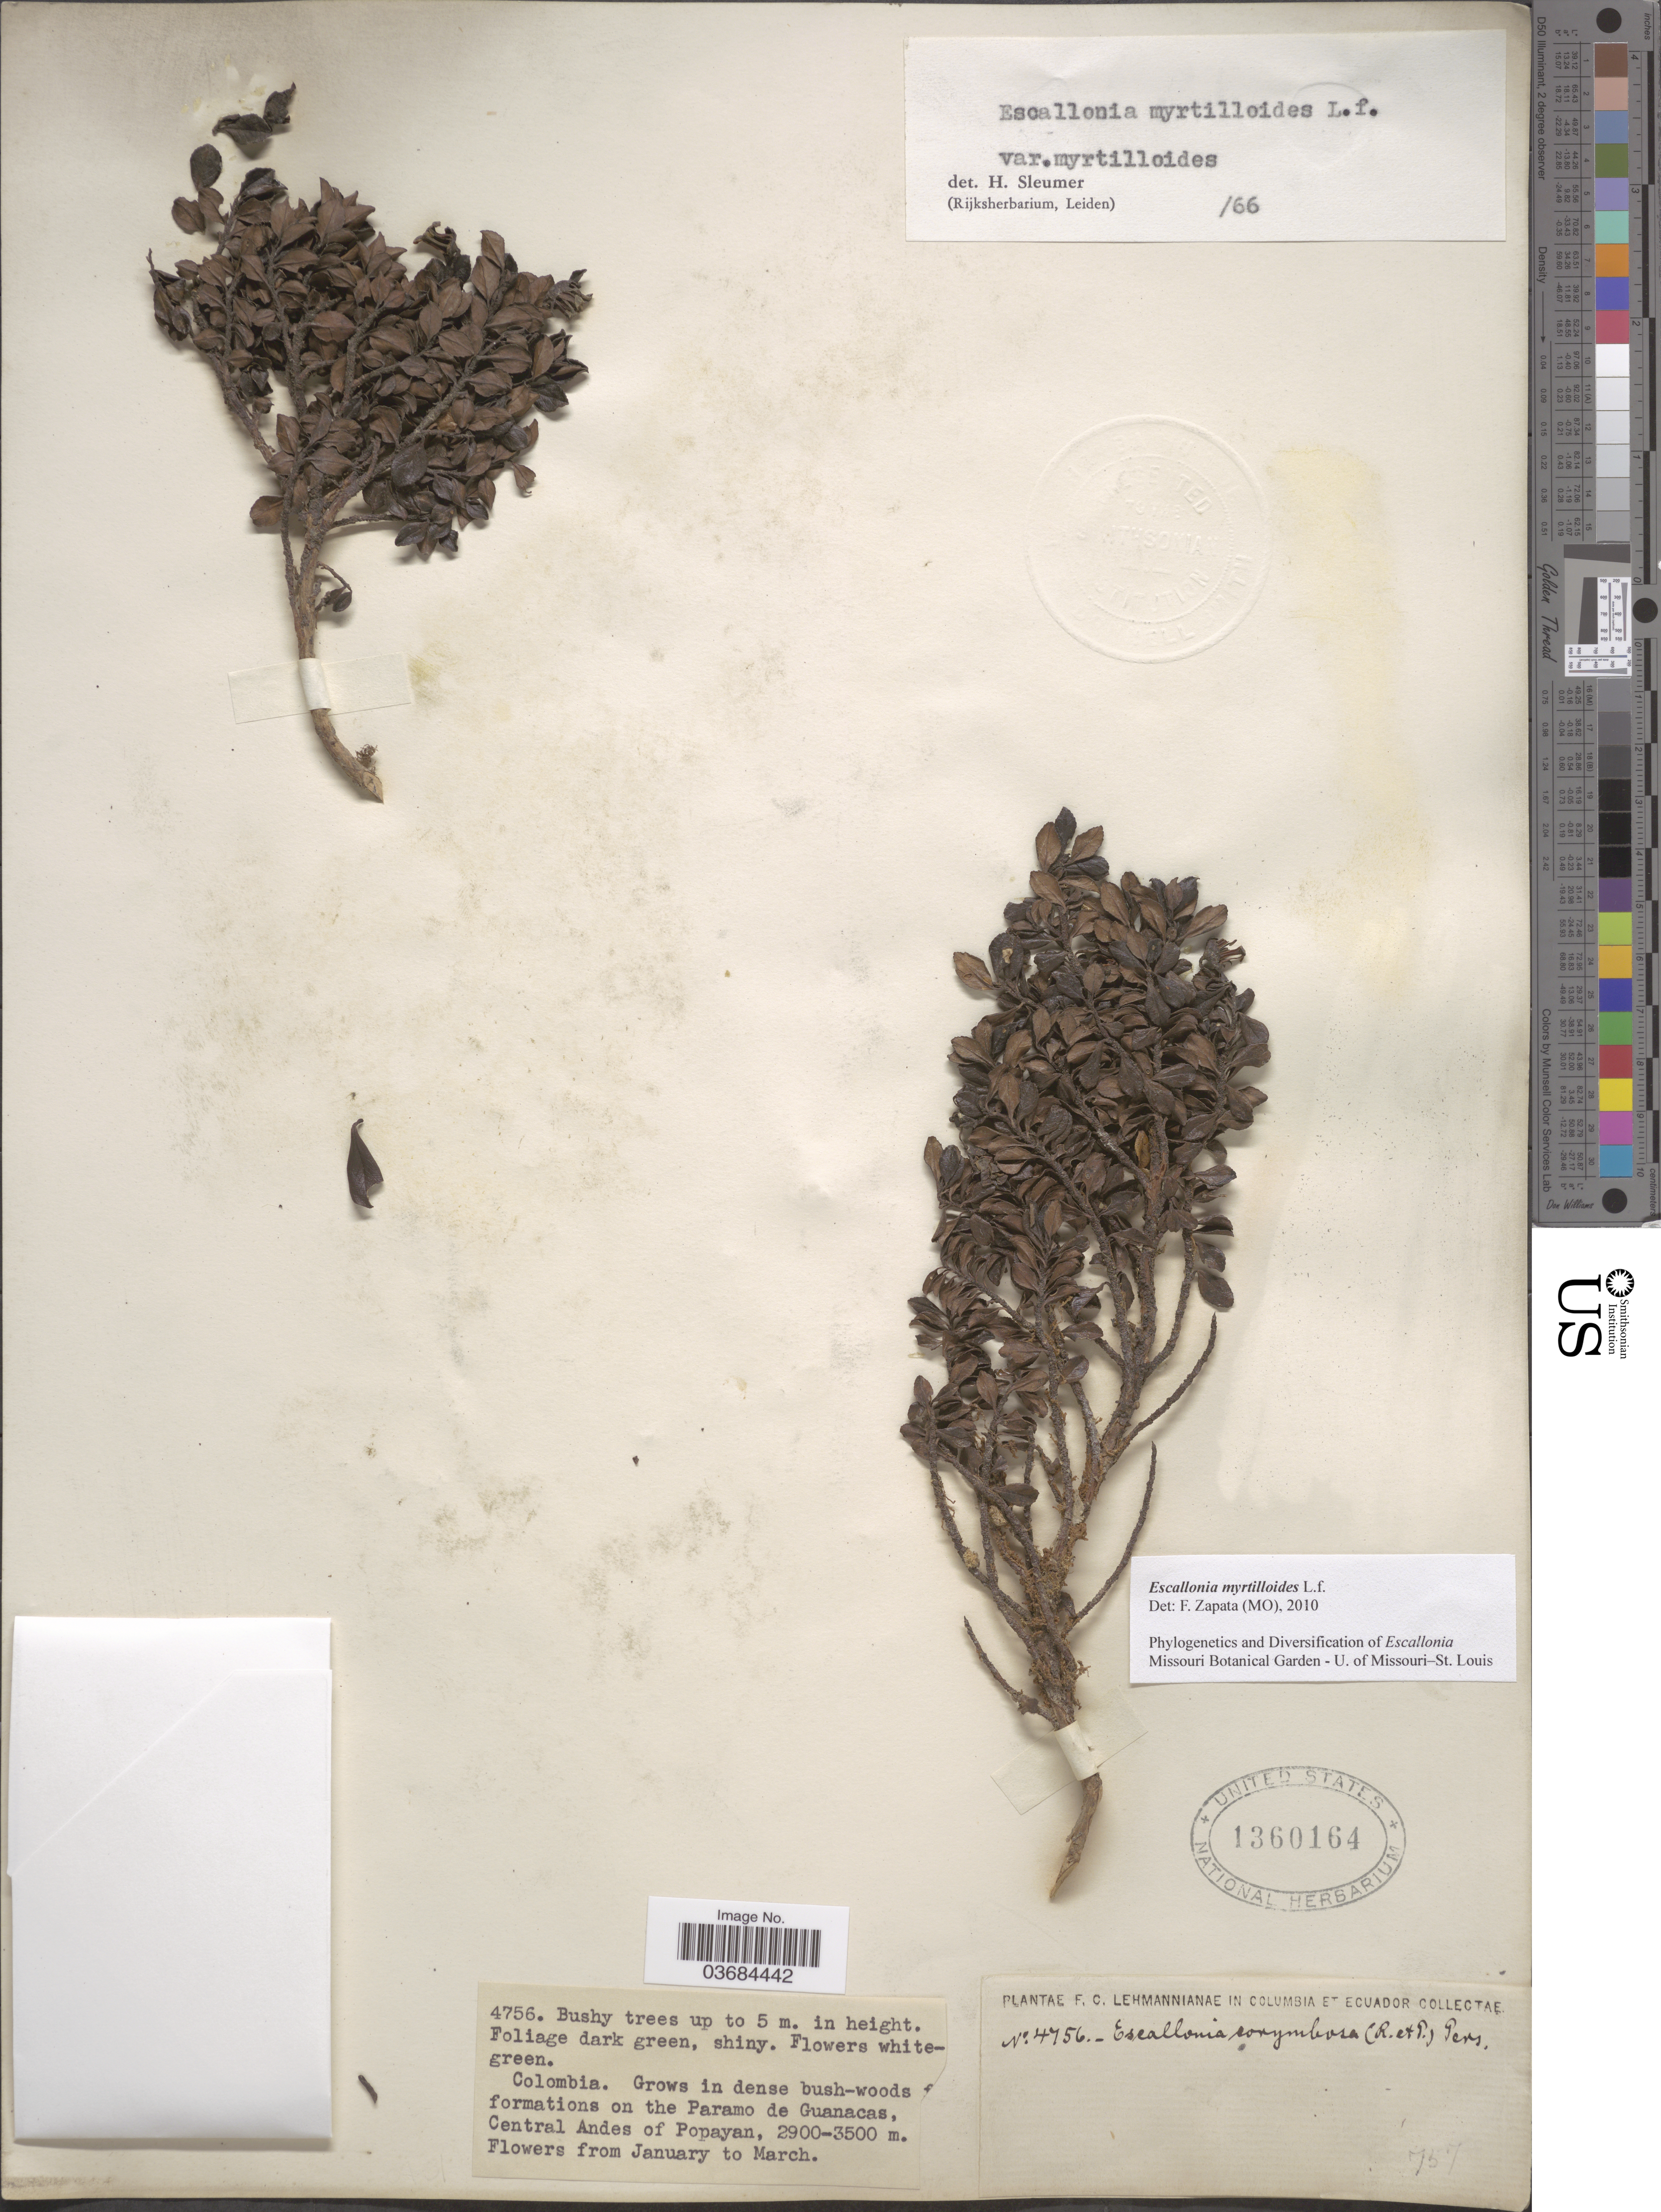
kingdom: Plantae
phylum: Tracheophyta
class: Magnoliopsida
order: Escalloniales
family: Escalloniaceae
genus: Escallonia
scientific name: Escallonia myrtilloides var. myrtilloides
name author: L. f.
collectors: F. C. Lehmann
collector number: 4756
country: Colombia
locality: In dense bush-woods formations on the Paramo de Guanacas, Central Andes of Popayan.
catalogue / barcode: US 1360164